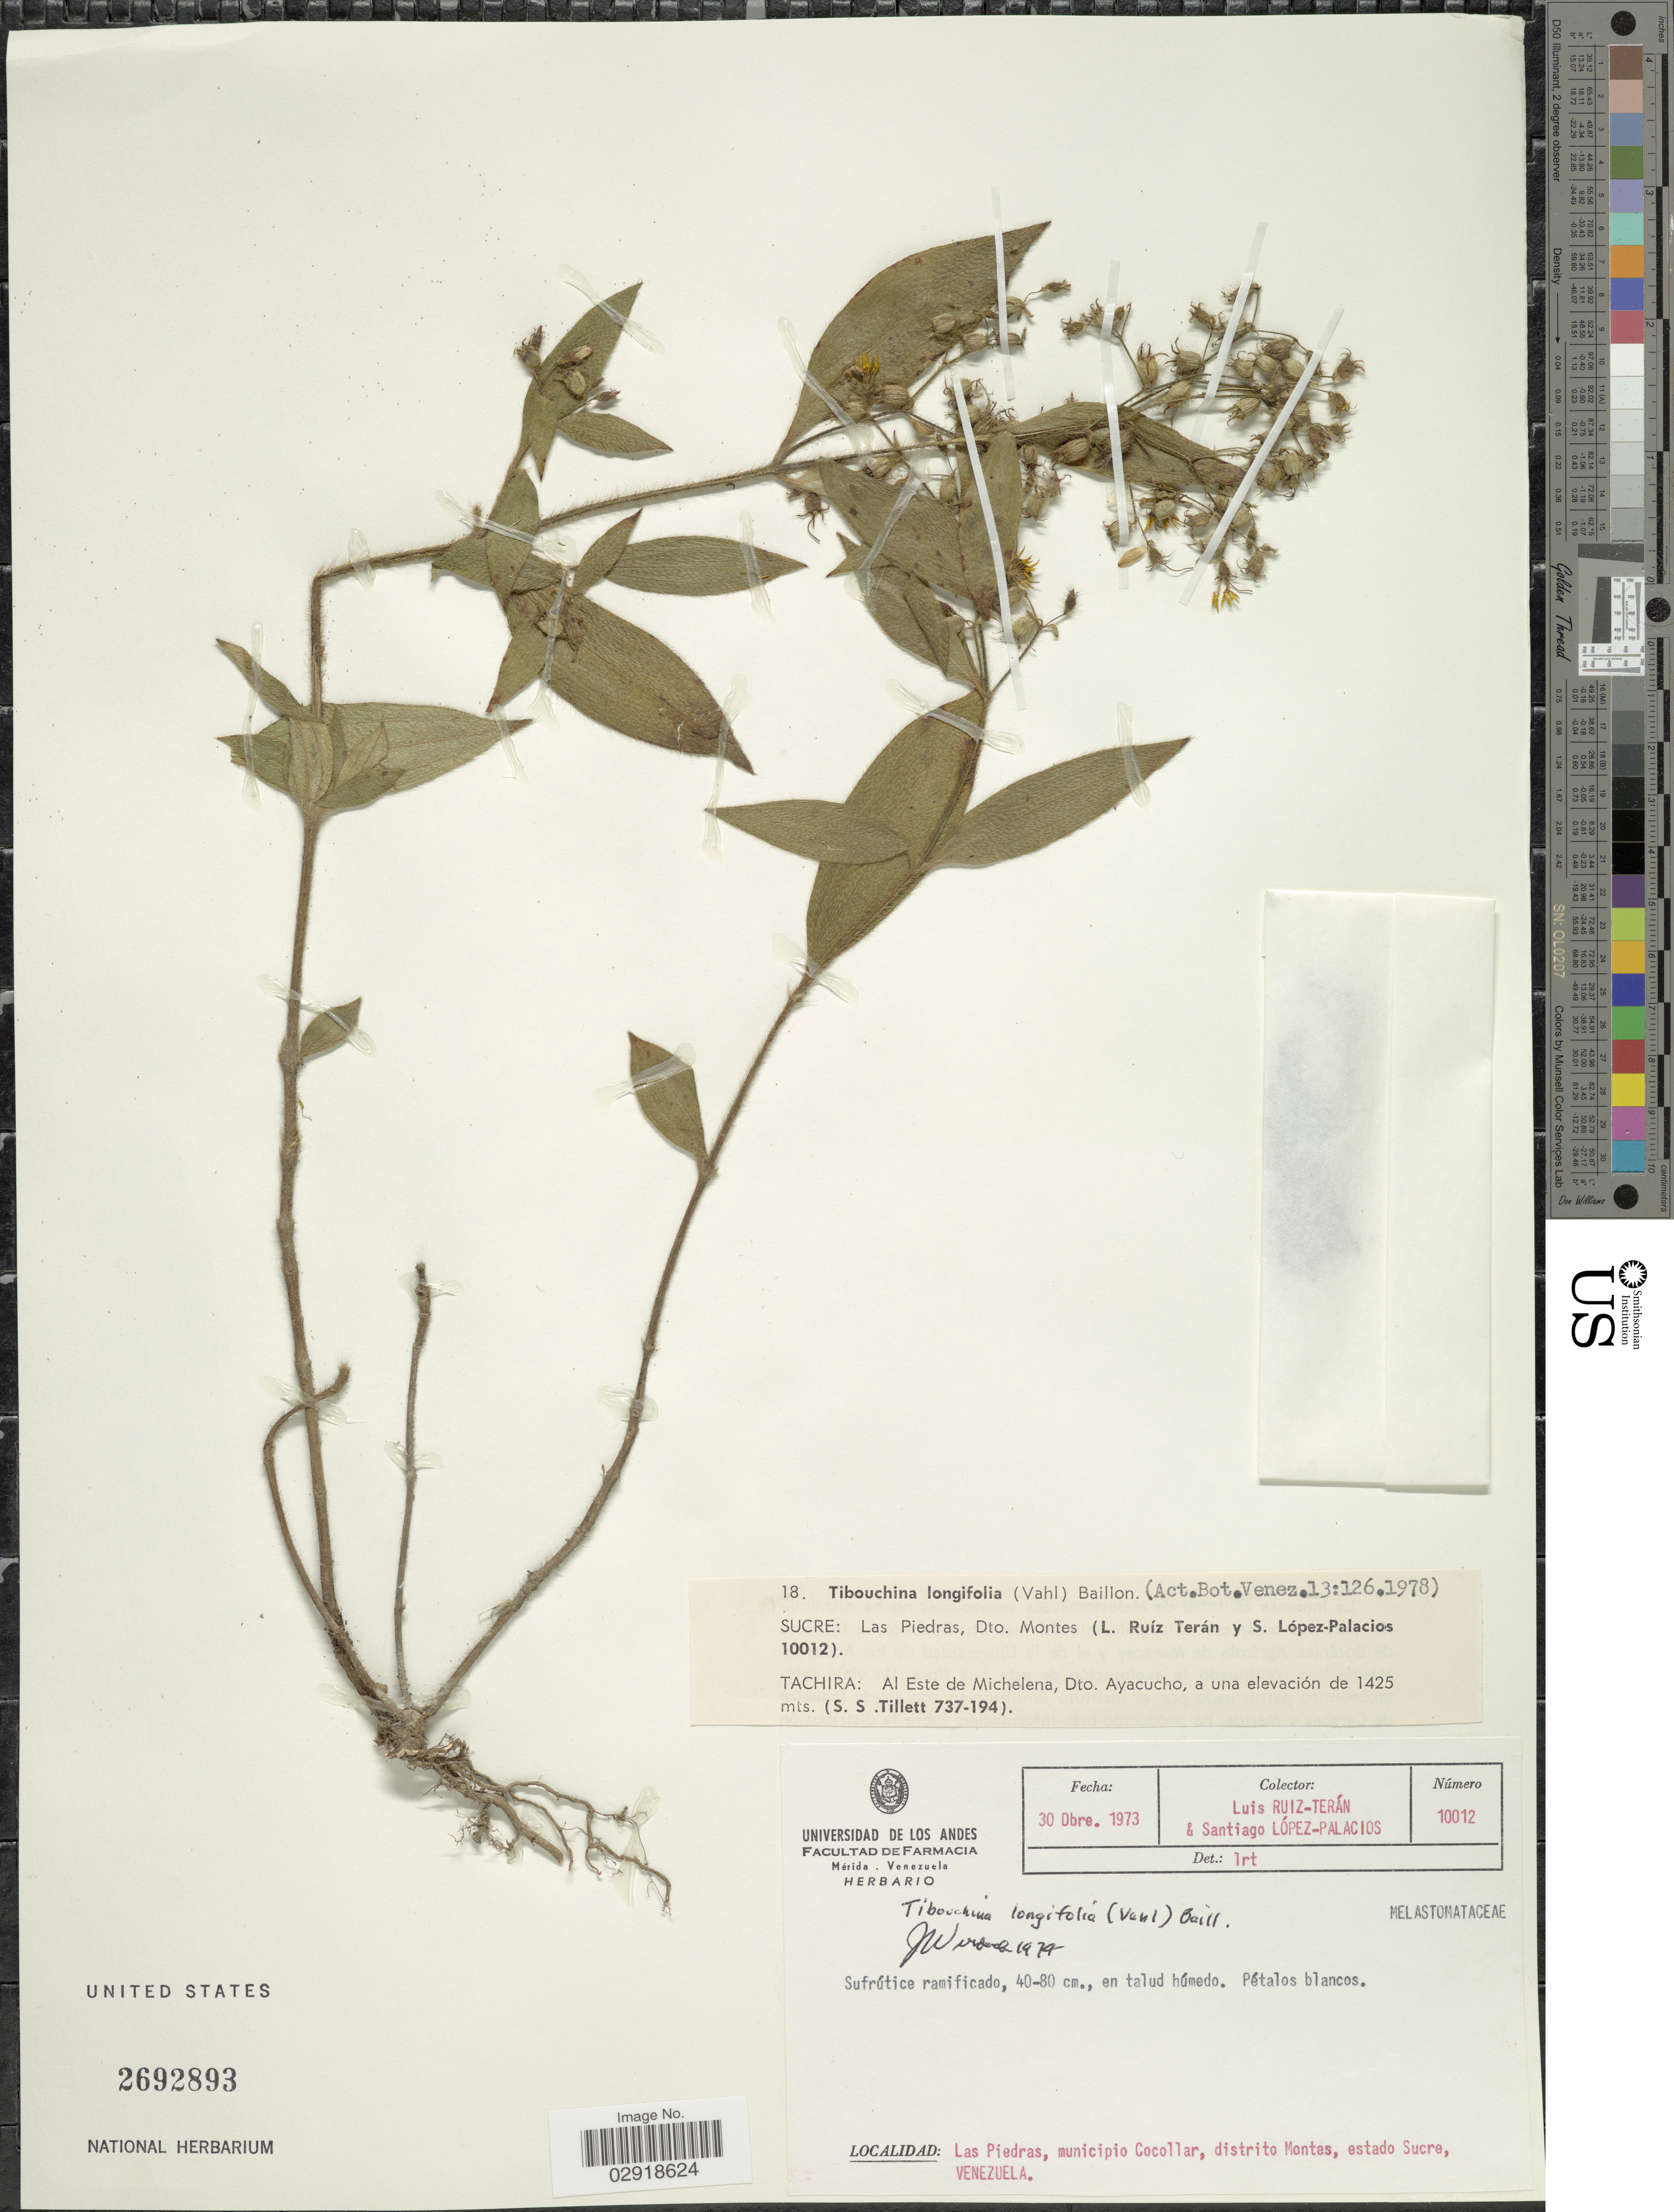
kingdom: Plantae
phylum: Tracheophyta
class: Magnoliopsida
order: Myrtales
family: Melastomataceae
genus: Chaetogastra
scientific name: Chaetogastra longifolia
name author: (Vahl) DC.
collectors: L. Teran & S. López-Palacios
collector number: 10012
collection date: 1973-10-30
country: Venezuela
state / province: Sucre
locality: Las Piedras, municipio Cocollar, distrito Montes.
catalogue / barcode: US 2692893